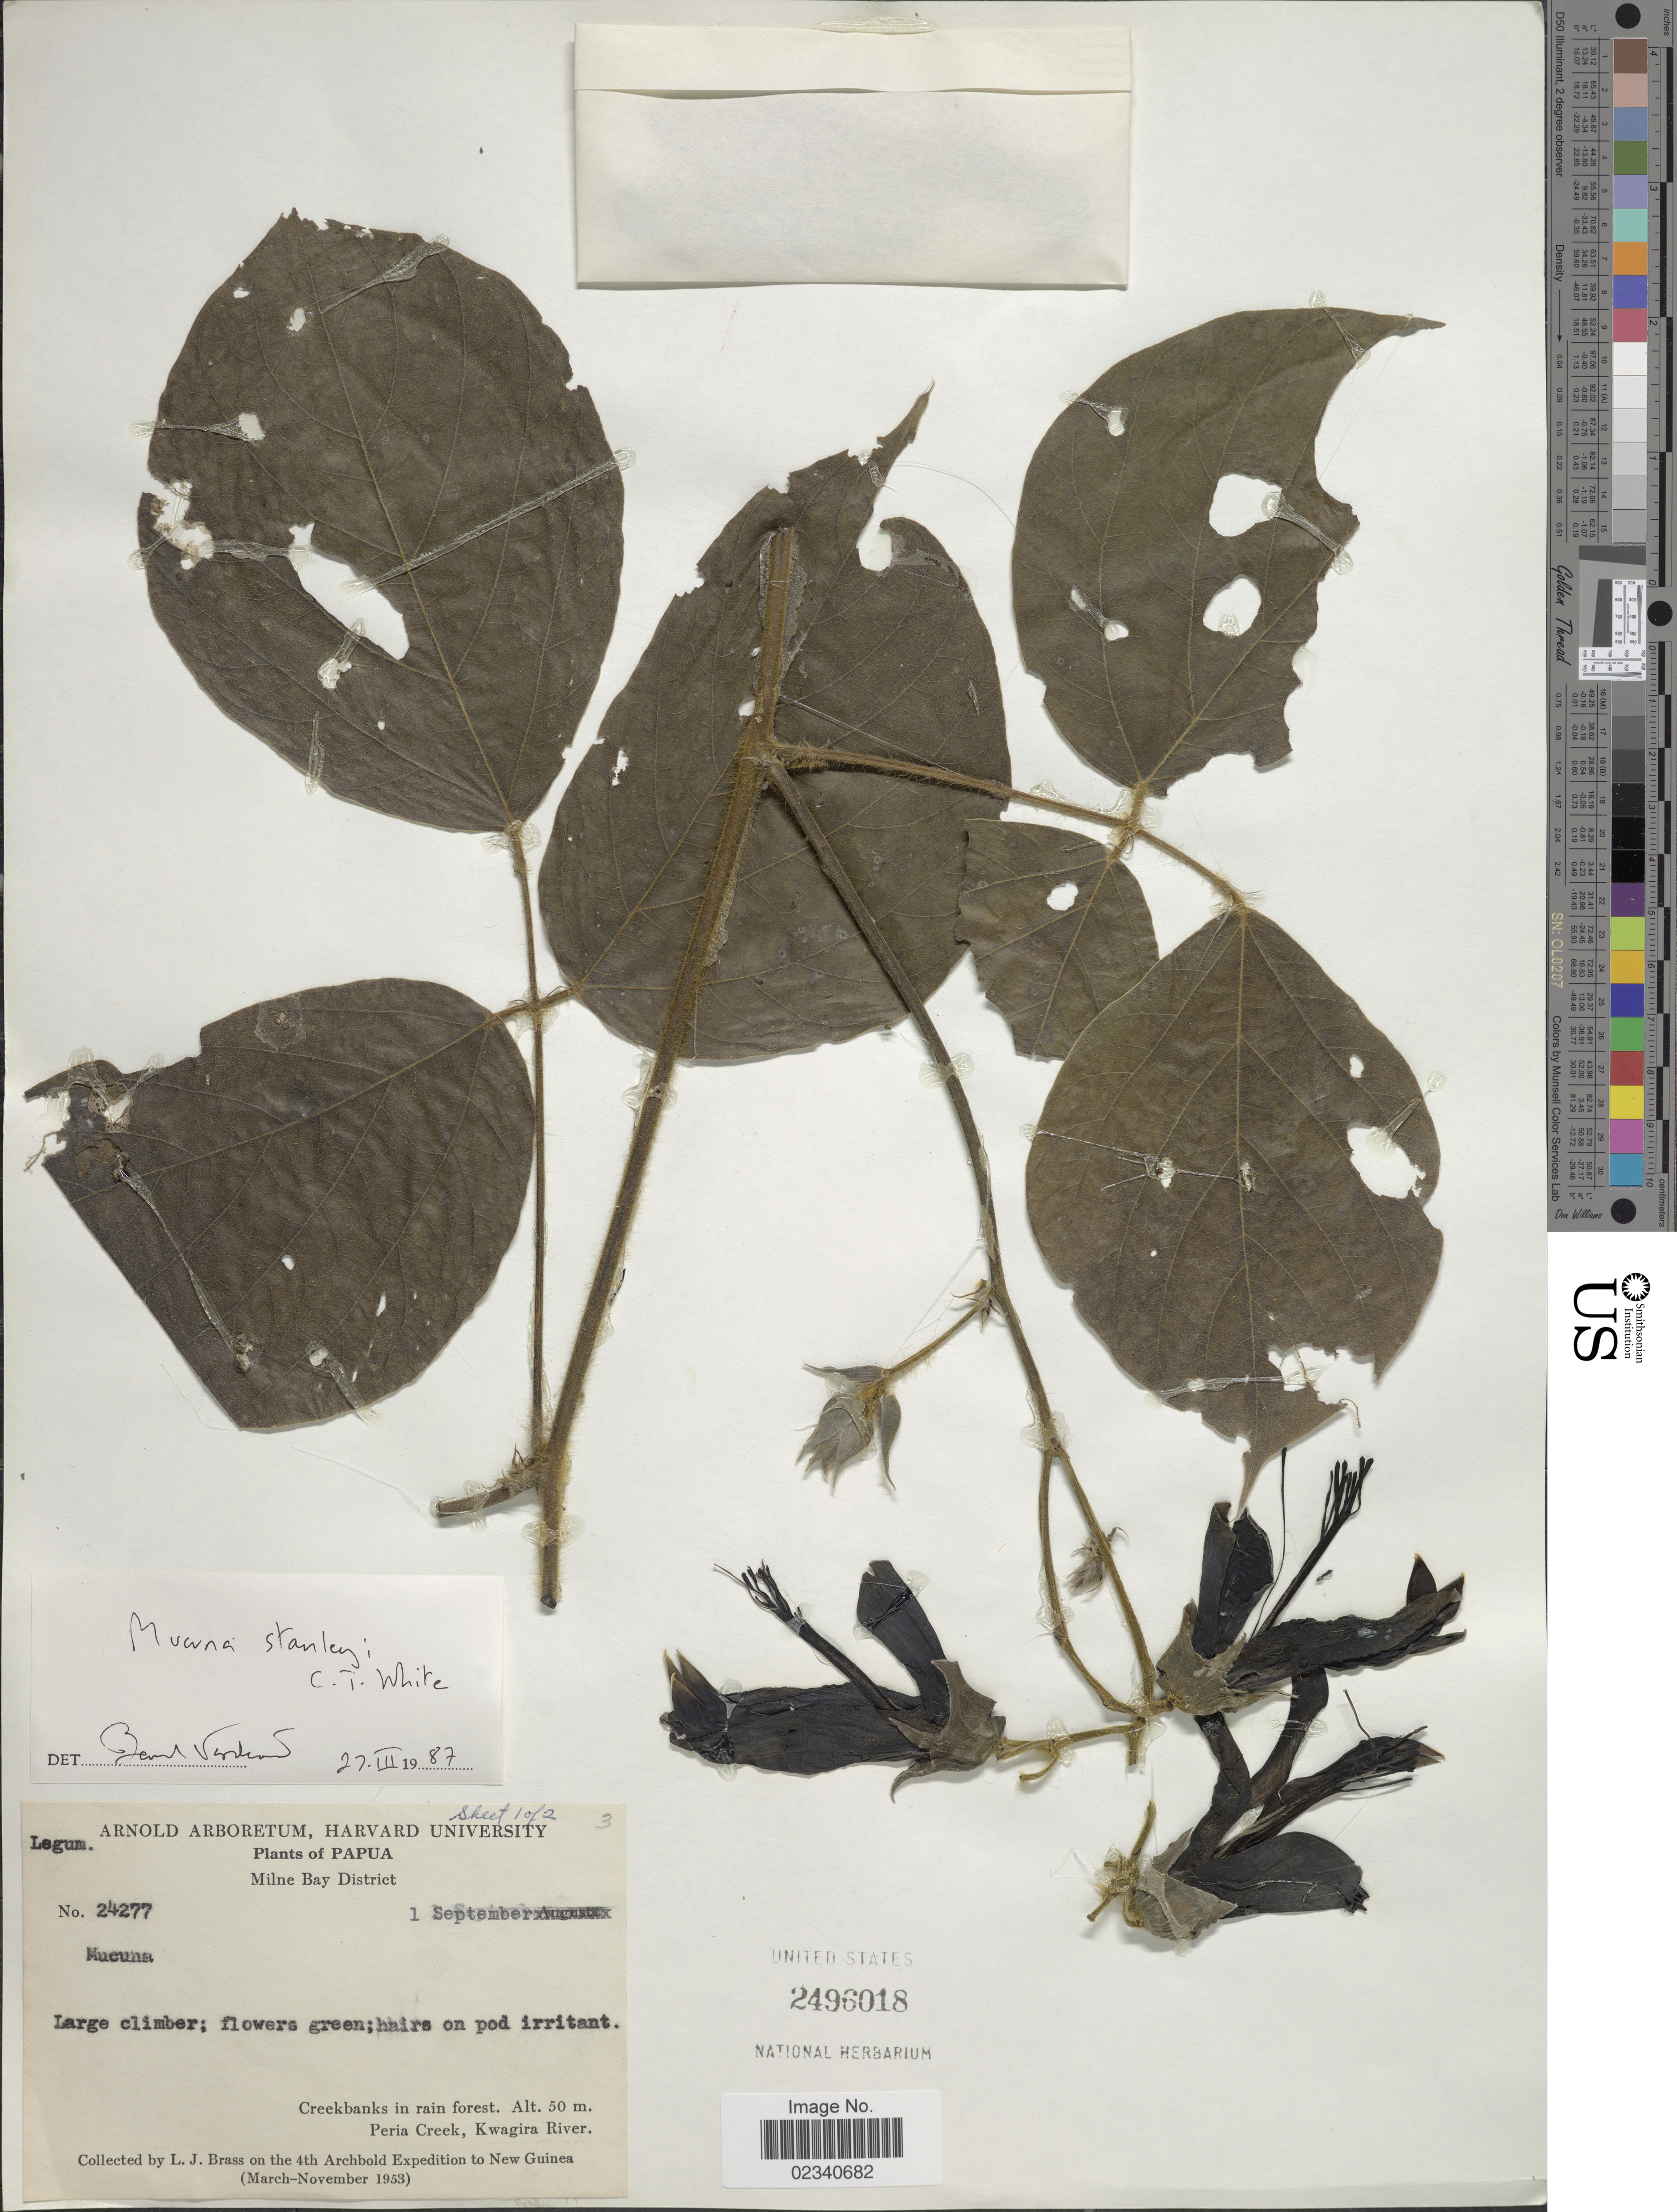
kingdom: Plantae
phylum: Tracheophyta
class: Magnoliopsida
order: Fabales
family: Fabaceae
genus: Mucuna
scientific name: Mucuna stanleyi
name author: C.T. White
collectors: L. J. Brass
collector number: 24277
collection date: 1953-09-01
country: Papua New Guinea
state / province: Milne Bay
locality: Papua, Milne Bay District. Creeklands in rain forest. Peria Creek, Kwagira River.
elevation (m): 50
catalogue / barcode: US 2496018